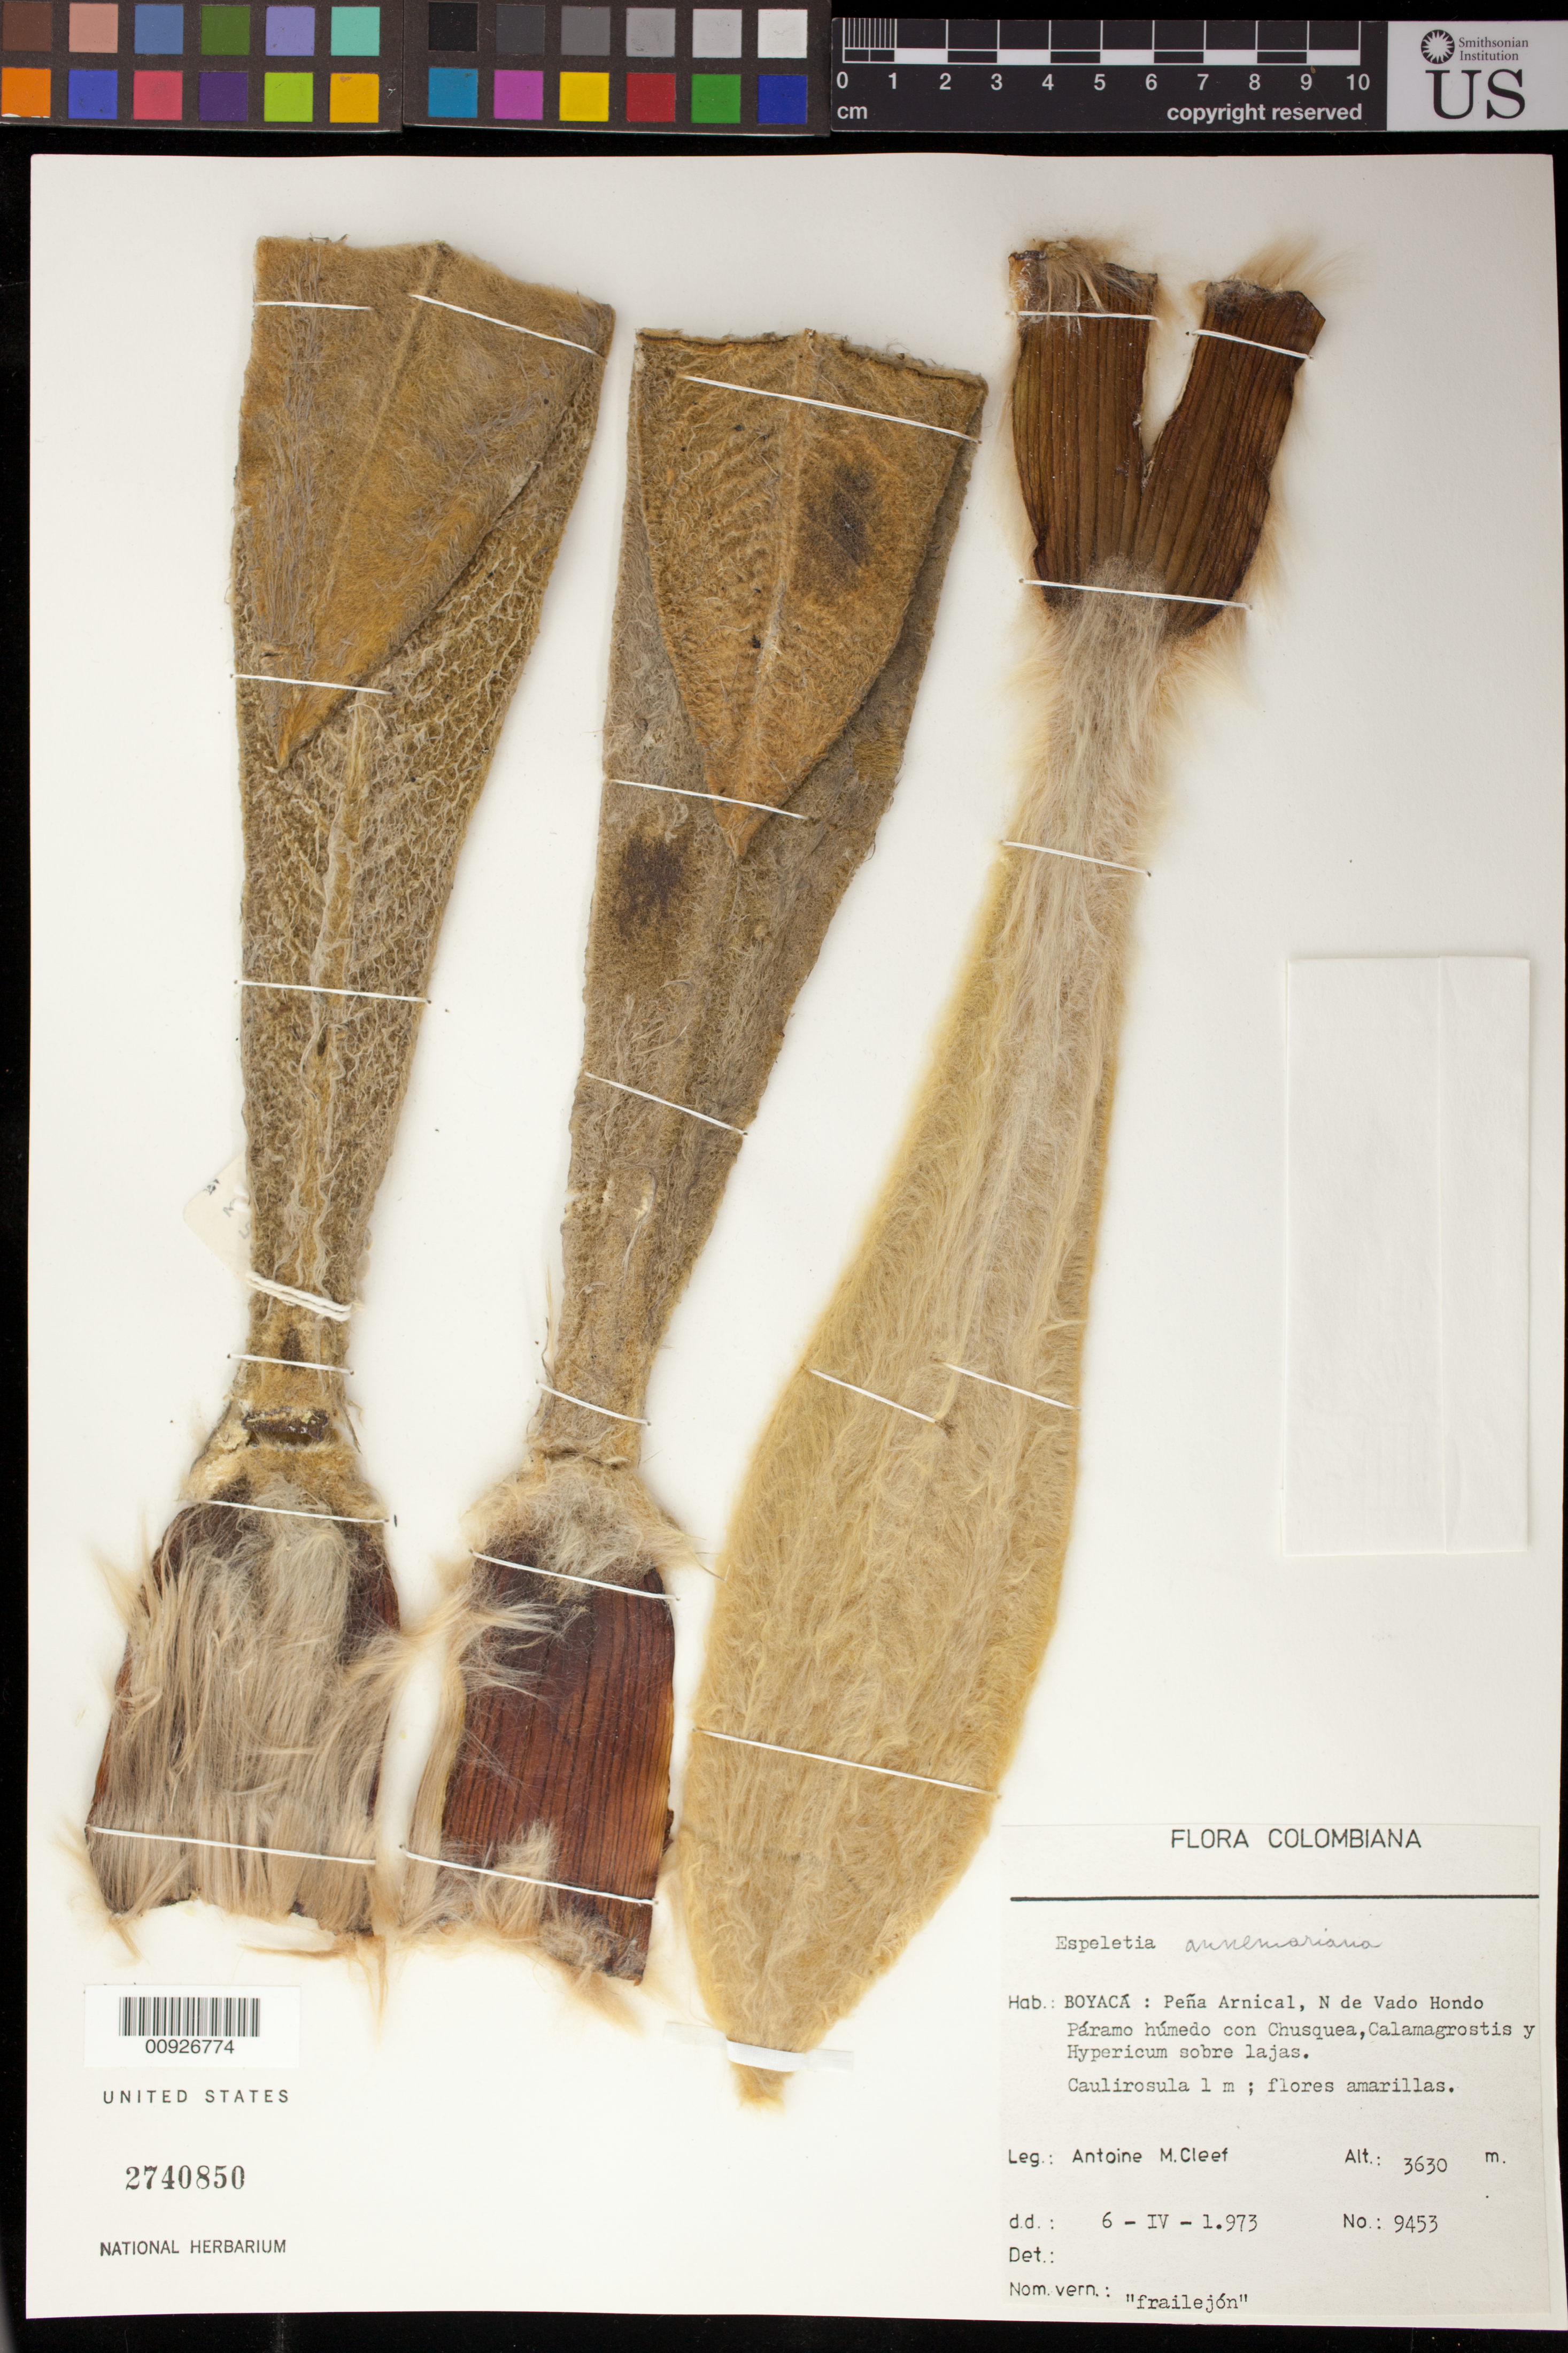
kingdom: Plantae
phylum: Tracheophyta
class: Magnoliopsida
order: Asterales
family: Asteraceae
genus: Espeletia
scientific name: Espeletia annemariana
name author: Cuatrec.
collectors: A. M. Cleef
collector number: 9453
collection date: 1973-04-06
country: Colombia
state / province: Boyacá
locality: Peña Arnical, N de Vado Hondo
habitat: Páramo húmedo con Chusquea, Calamagostris y hypericum sobre lajas.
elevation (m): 3630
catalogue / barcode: US 2740850